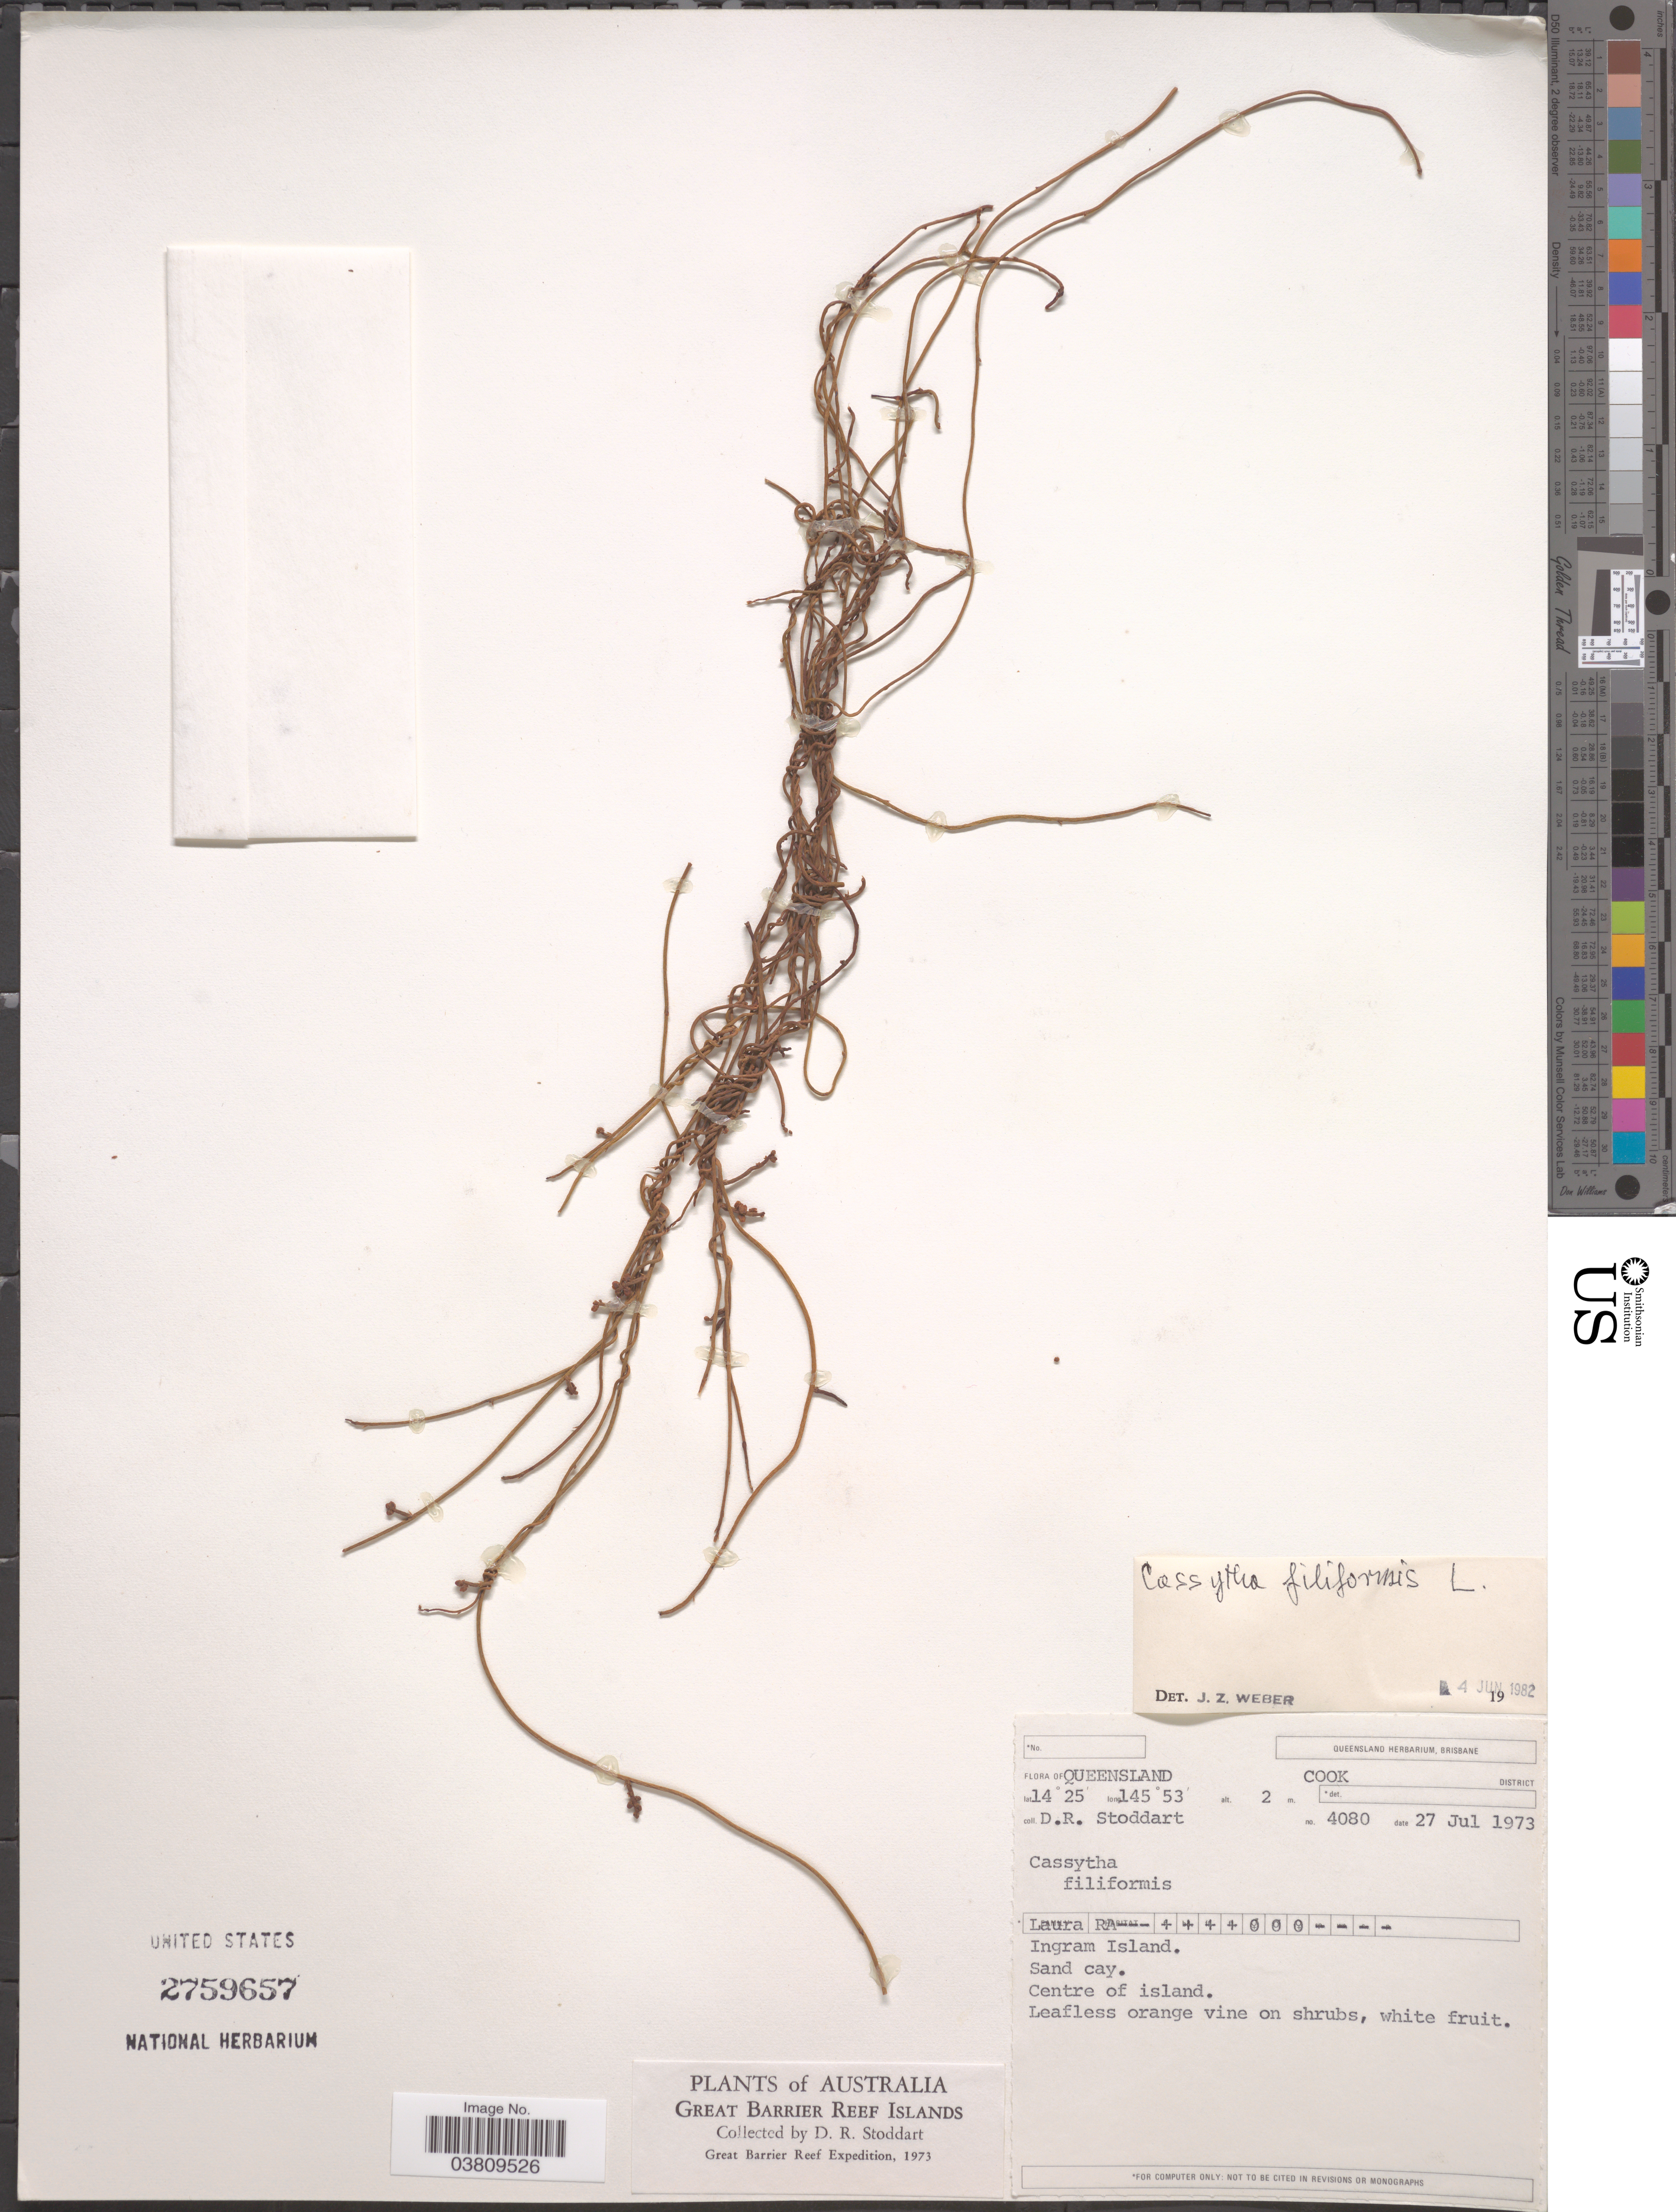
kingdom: Plantae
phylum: Tracheophyta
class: Magnoliopsida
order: Laurales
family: Lauraceae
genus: Cassytha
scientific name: Cassytha filiformis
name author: L.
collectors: D. R. Stoddart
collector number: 4080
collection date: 1973-07-27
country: Australia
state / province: Queensland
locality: Great Barrier Reef Islands. Cook District. Ingram Island. Centre of island.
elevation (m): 2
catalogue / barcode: US 2759657